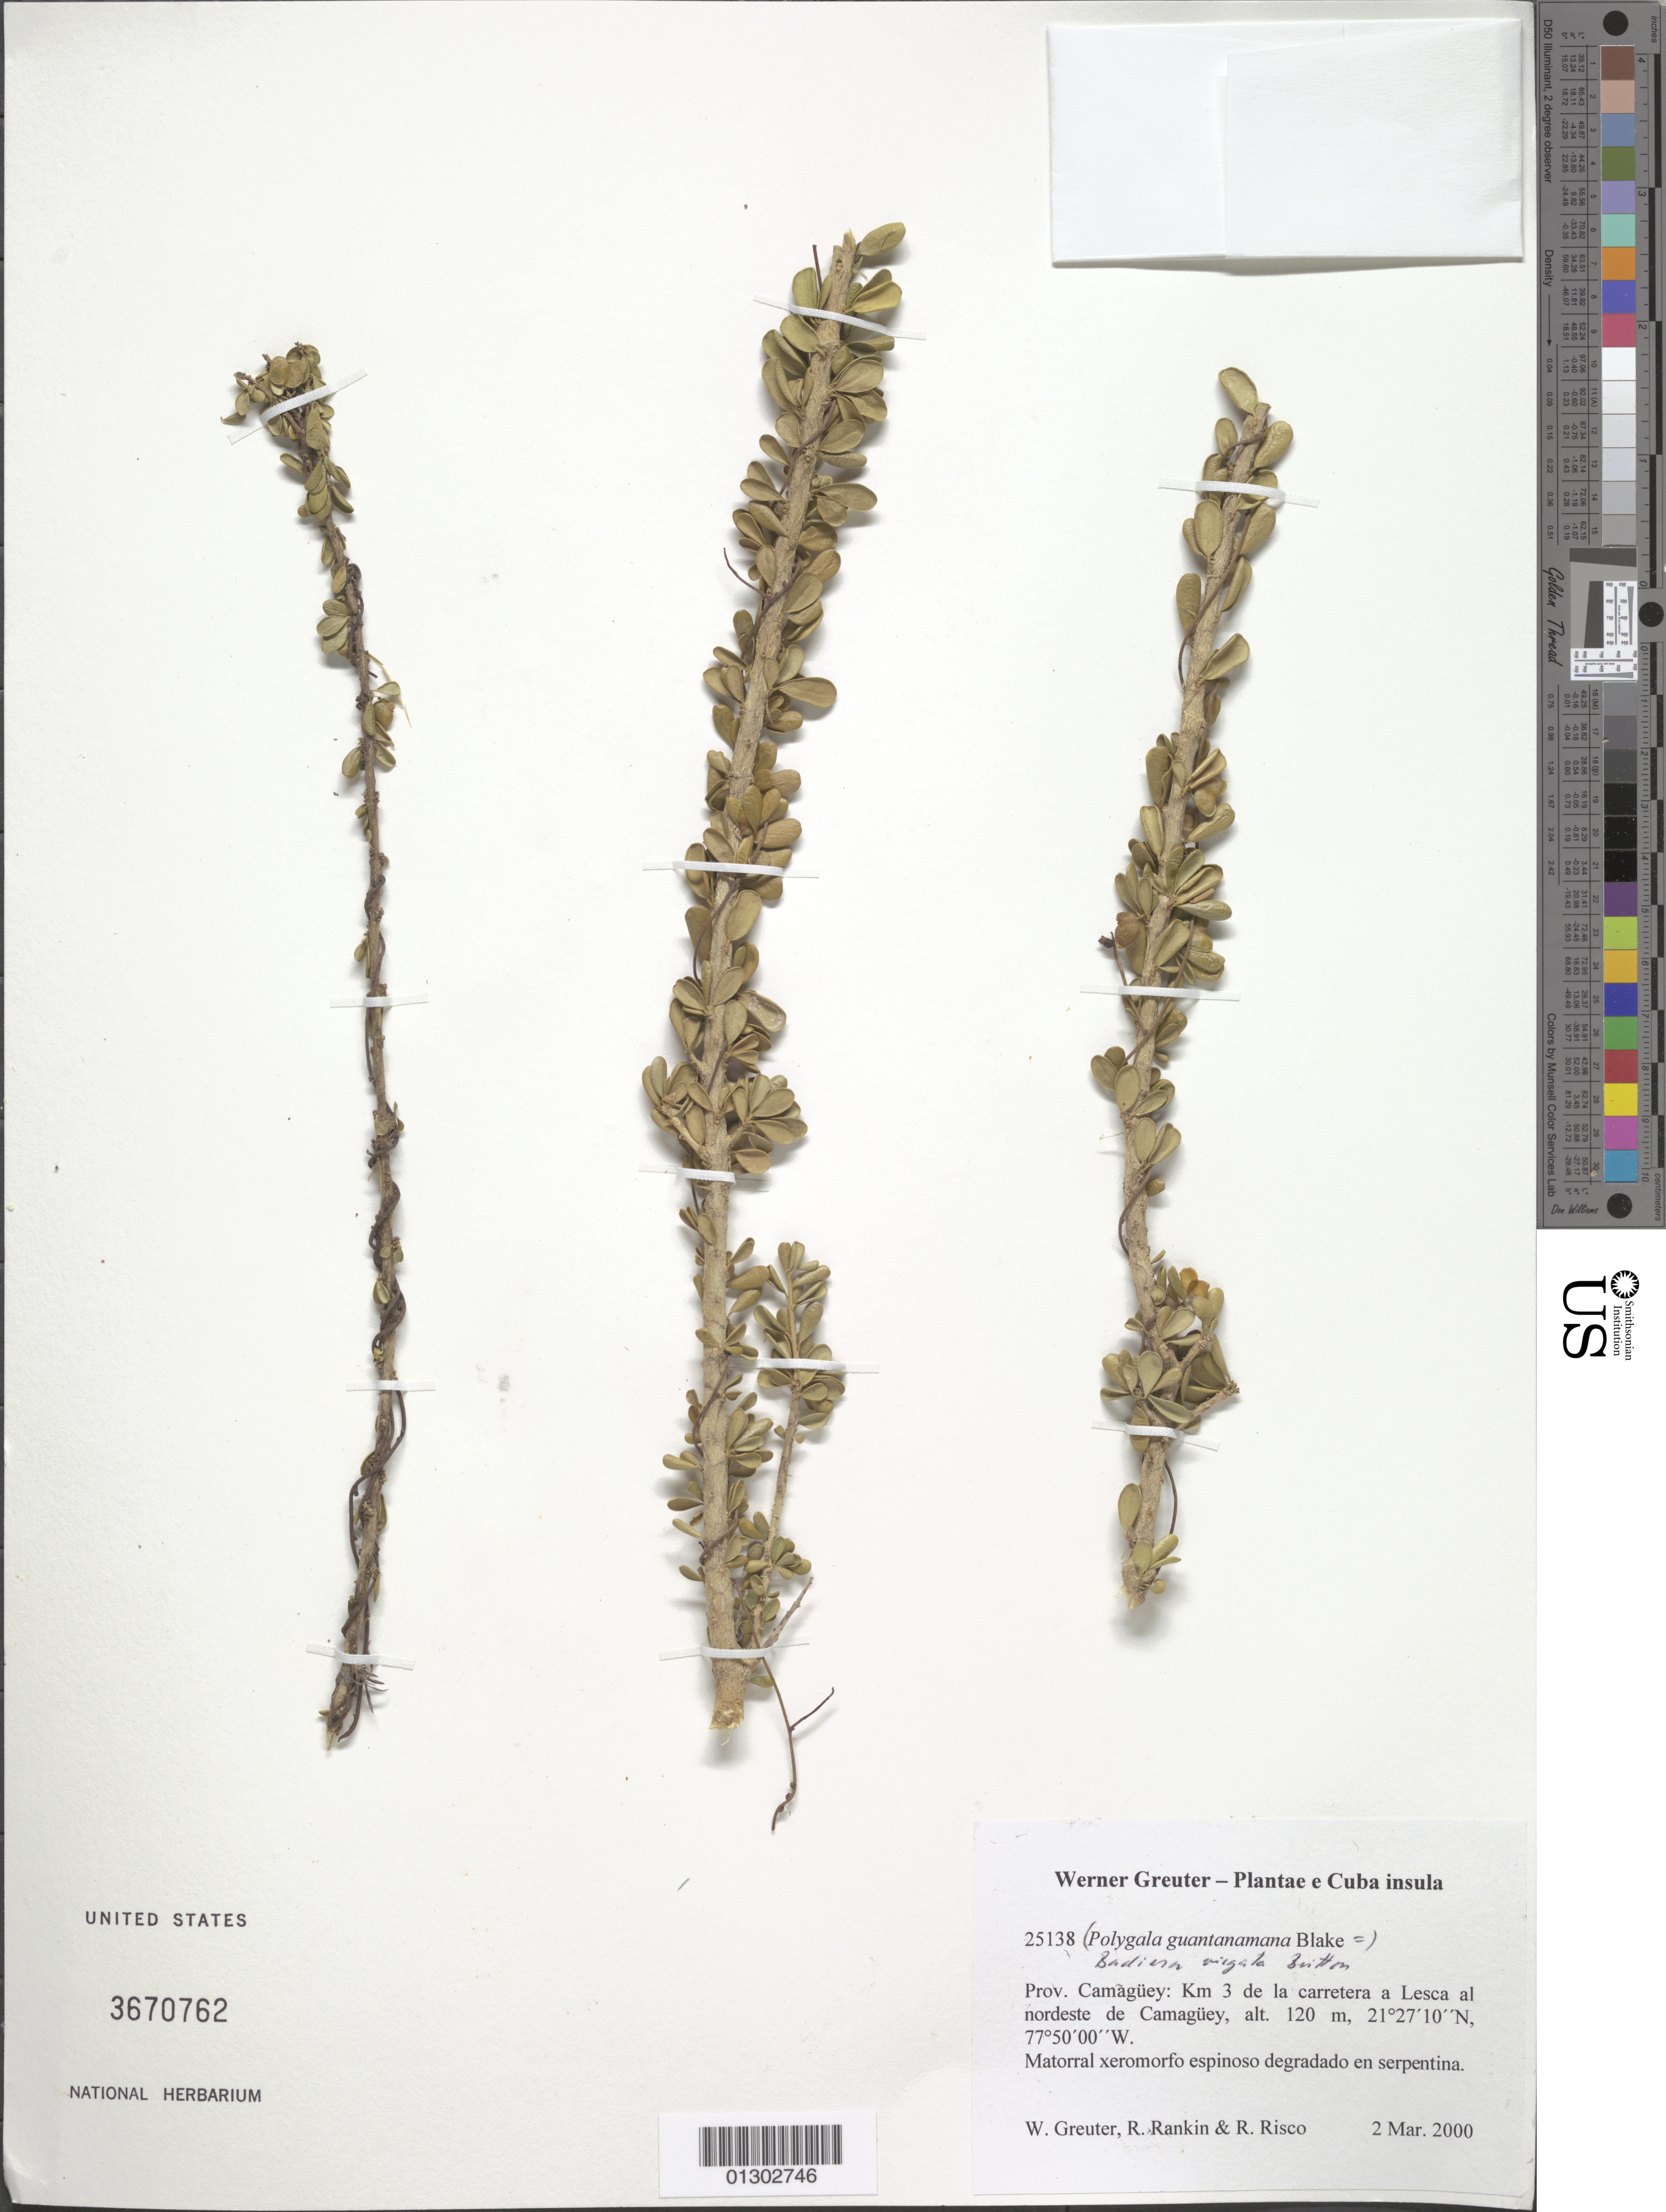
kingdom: Plantae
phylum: Tracheophyta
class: Magnoliopsida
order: Fabales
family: Polygalaceae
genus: Badiera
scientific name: Badiera virgata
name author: Britton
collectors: W. R. Greuter, R. Rankin Rodriguez & R. Risco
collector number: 25138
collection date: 2000-03-02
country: Cuba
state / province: Camagüey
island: Cuba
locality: Km 3 de la carretera a Lesca al nordeste de Camagüey.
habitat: Matorral xeromorfo espinoso degradado en serpentina.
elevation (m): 120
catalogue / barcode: US 3670762